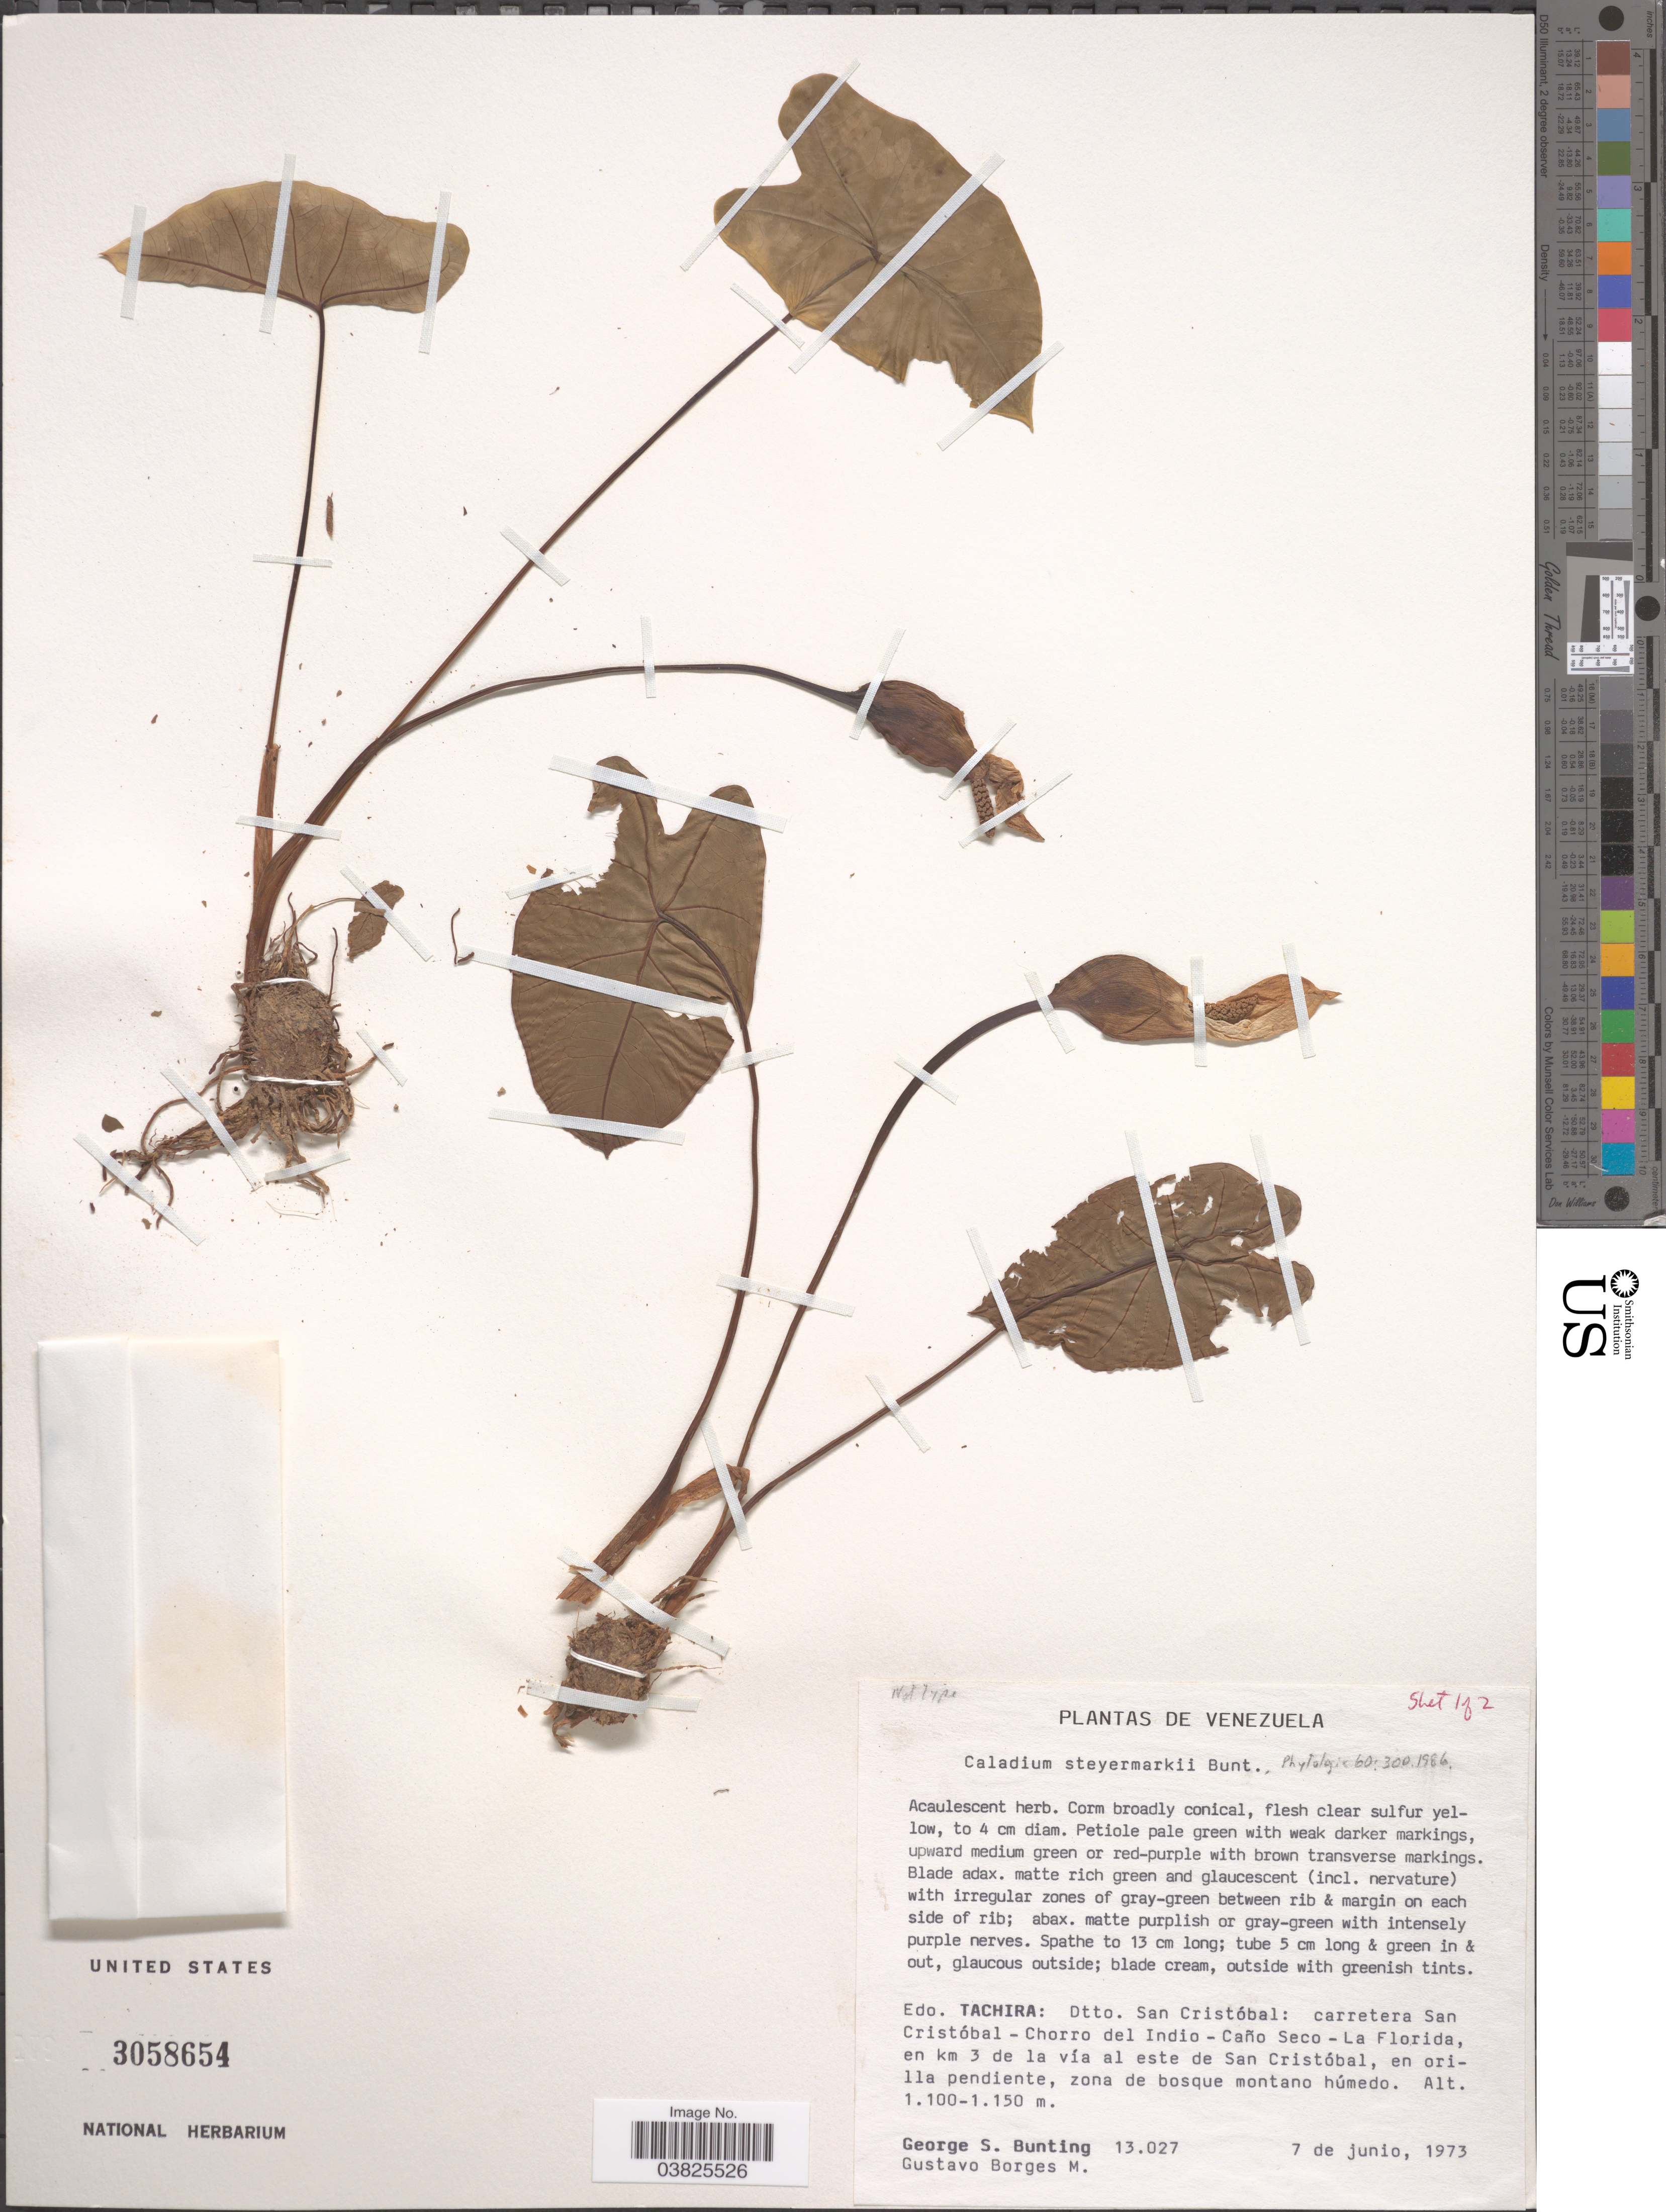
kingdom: Plantae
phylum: Tracheophyta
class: Liliopsida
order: Alismatales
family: Araceae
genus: Caladium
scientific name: Caladium steyermarkii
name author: G.S. Bunting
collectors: G. S. Bunting & G. Borges-M.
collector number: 13027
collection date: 1973-06-07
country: Venezuela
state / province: Tachira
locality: Edo. Tachira: Dtto. San Cristóbal: carretera San Cristóbal- Chorro del Indio- Caño Seco- La Florida, en km 3 de la vía al este de San Cristóbal.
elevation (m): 1100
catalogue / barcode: US 3058654